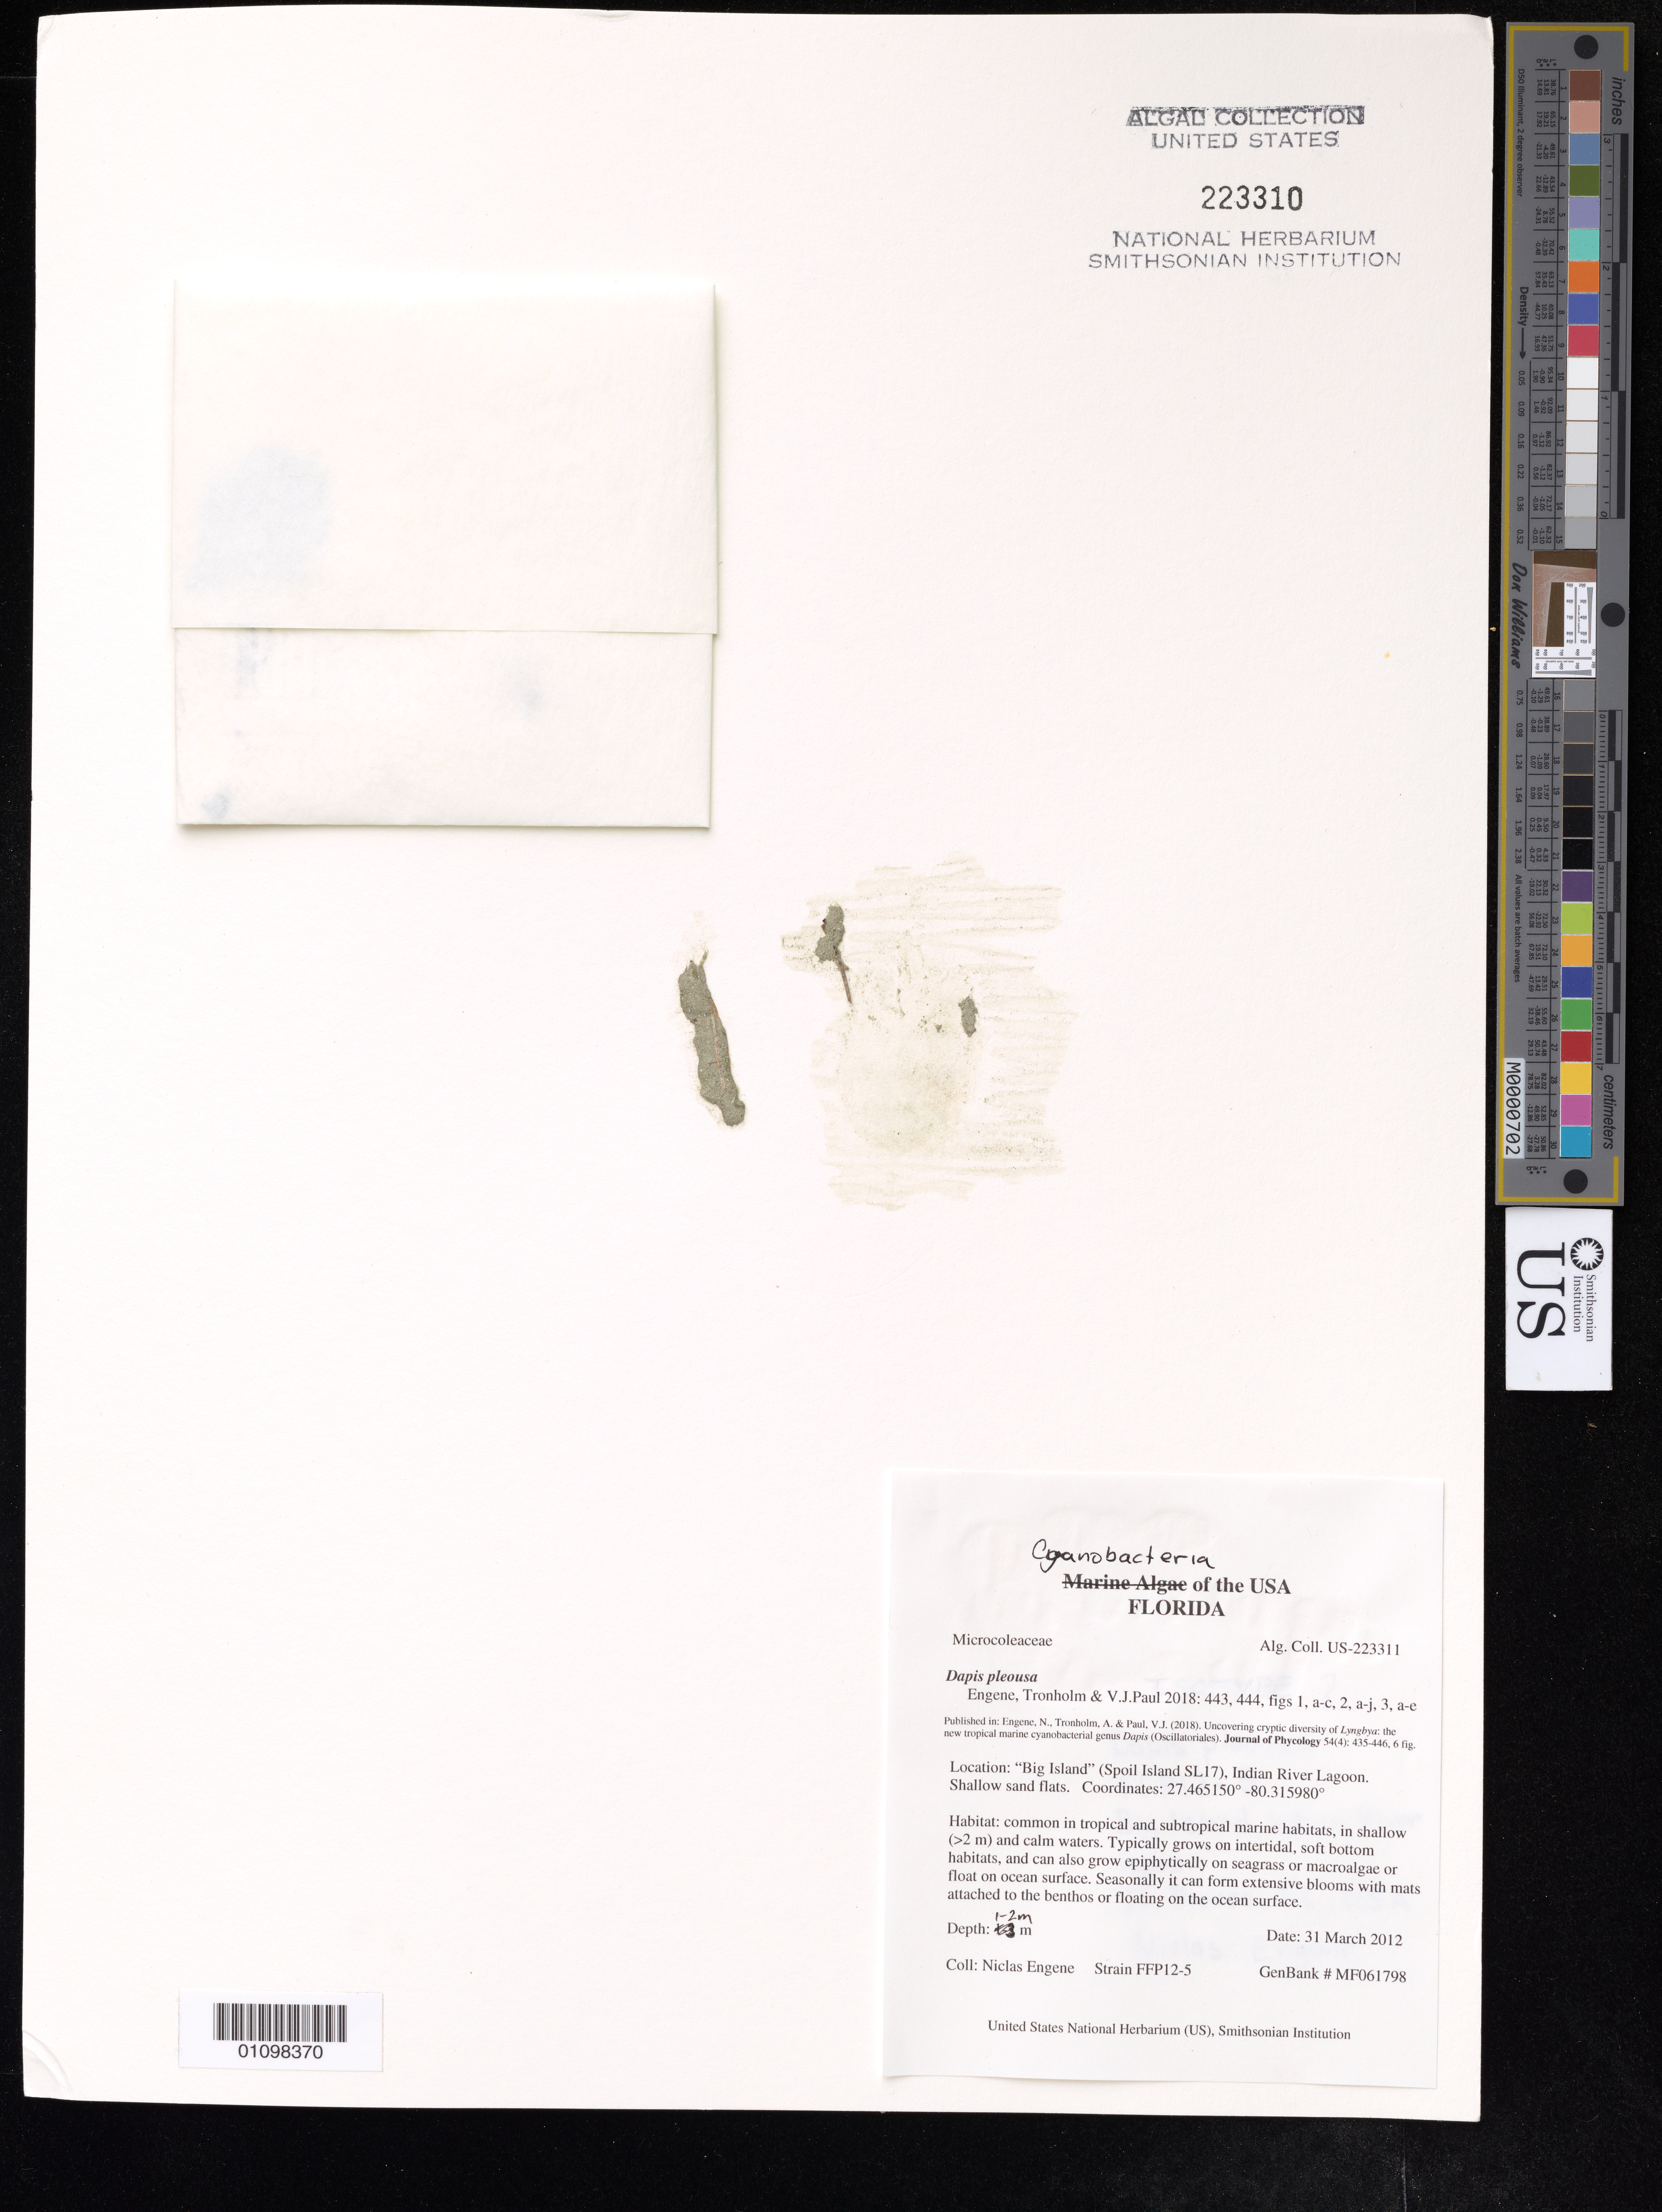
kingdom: Bacteria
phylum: Cyanobacteria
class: Cyanobacteriia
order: Cyanobacteriales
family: Microcoleaceae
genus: Dapis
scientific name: Dapis pleousa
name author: Engene et al.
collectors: N. Engene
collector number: FFP12-5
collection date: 2012-03-31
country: United States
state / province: Florida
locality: "Big Island" (Spoil Island SL17), Indian River Lagoon.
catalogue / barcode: US 223310